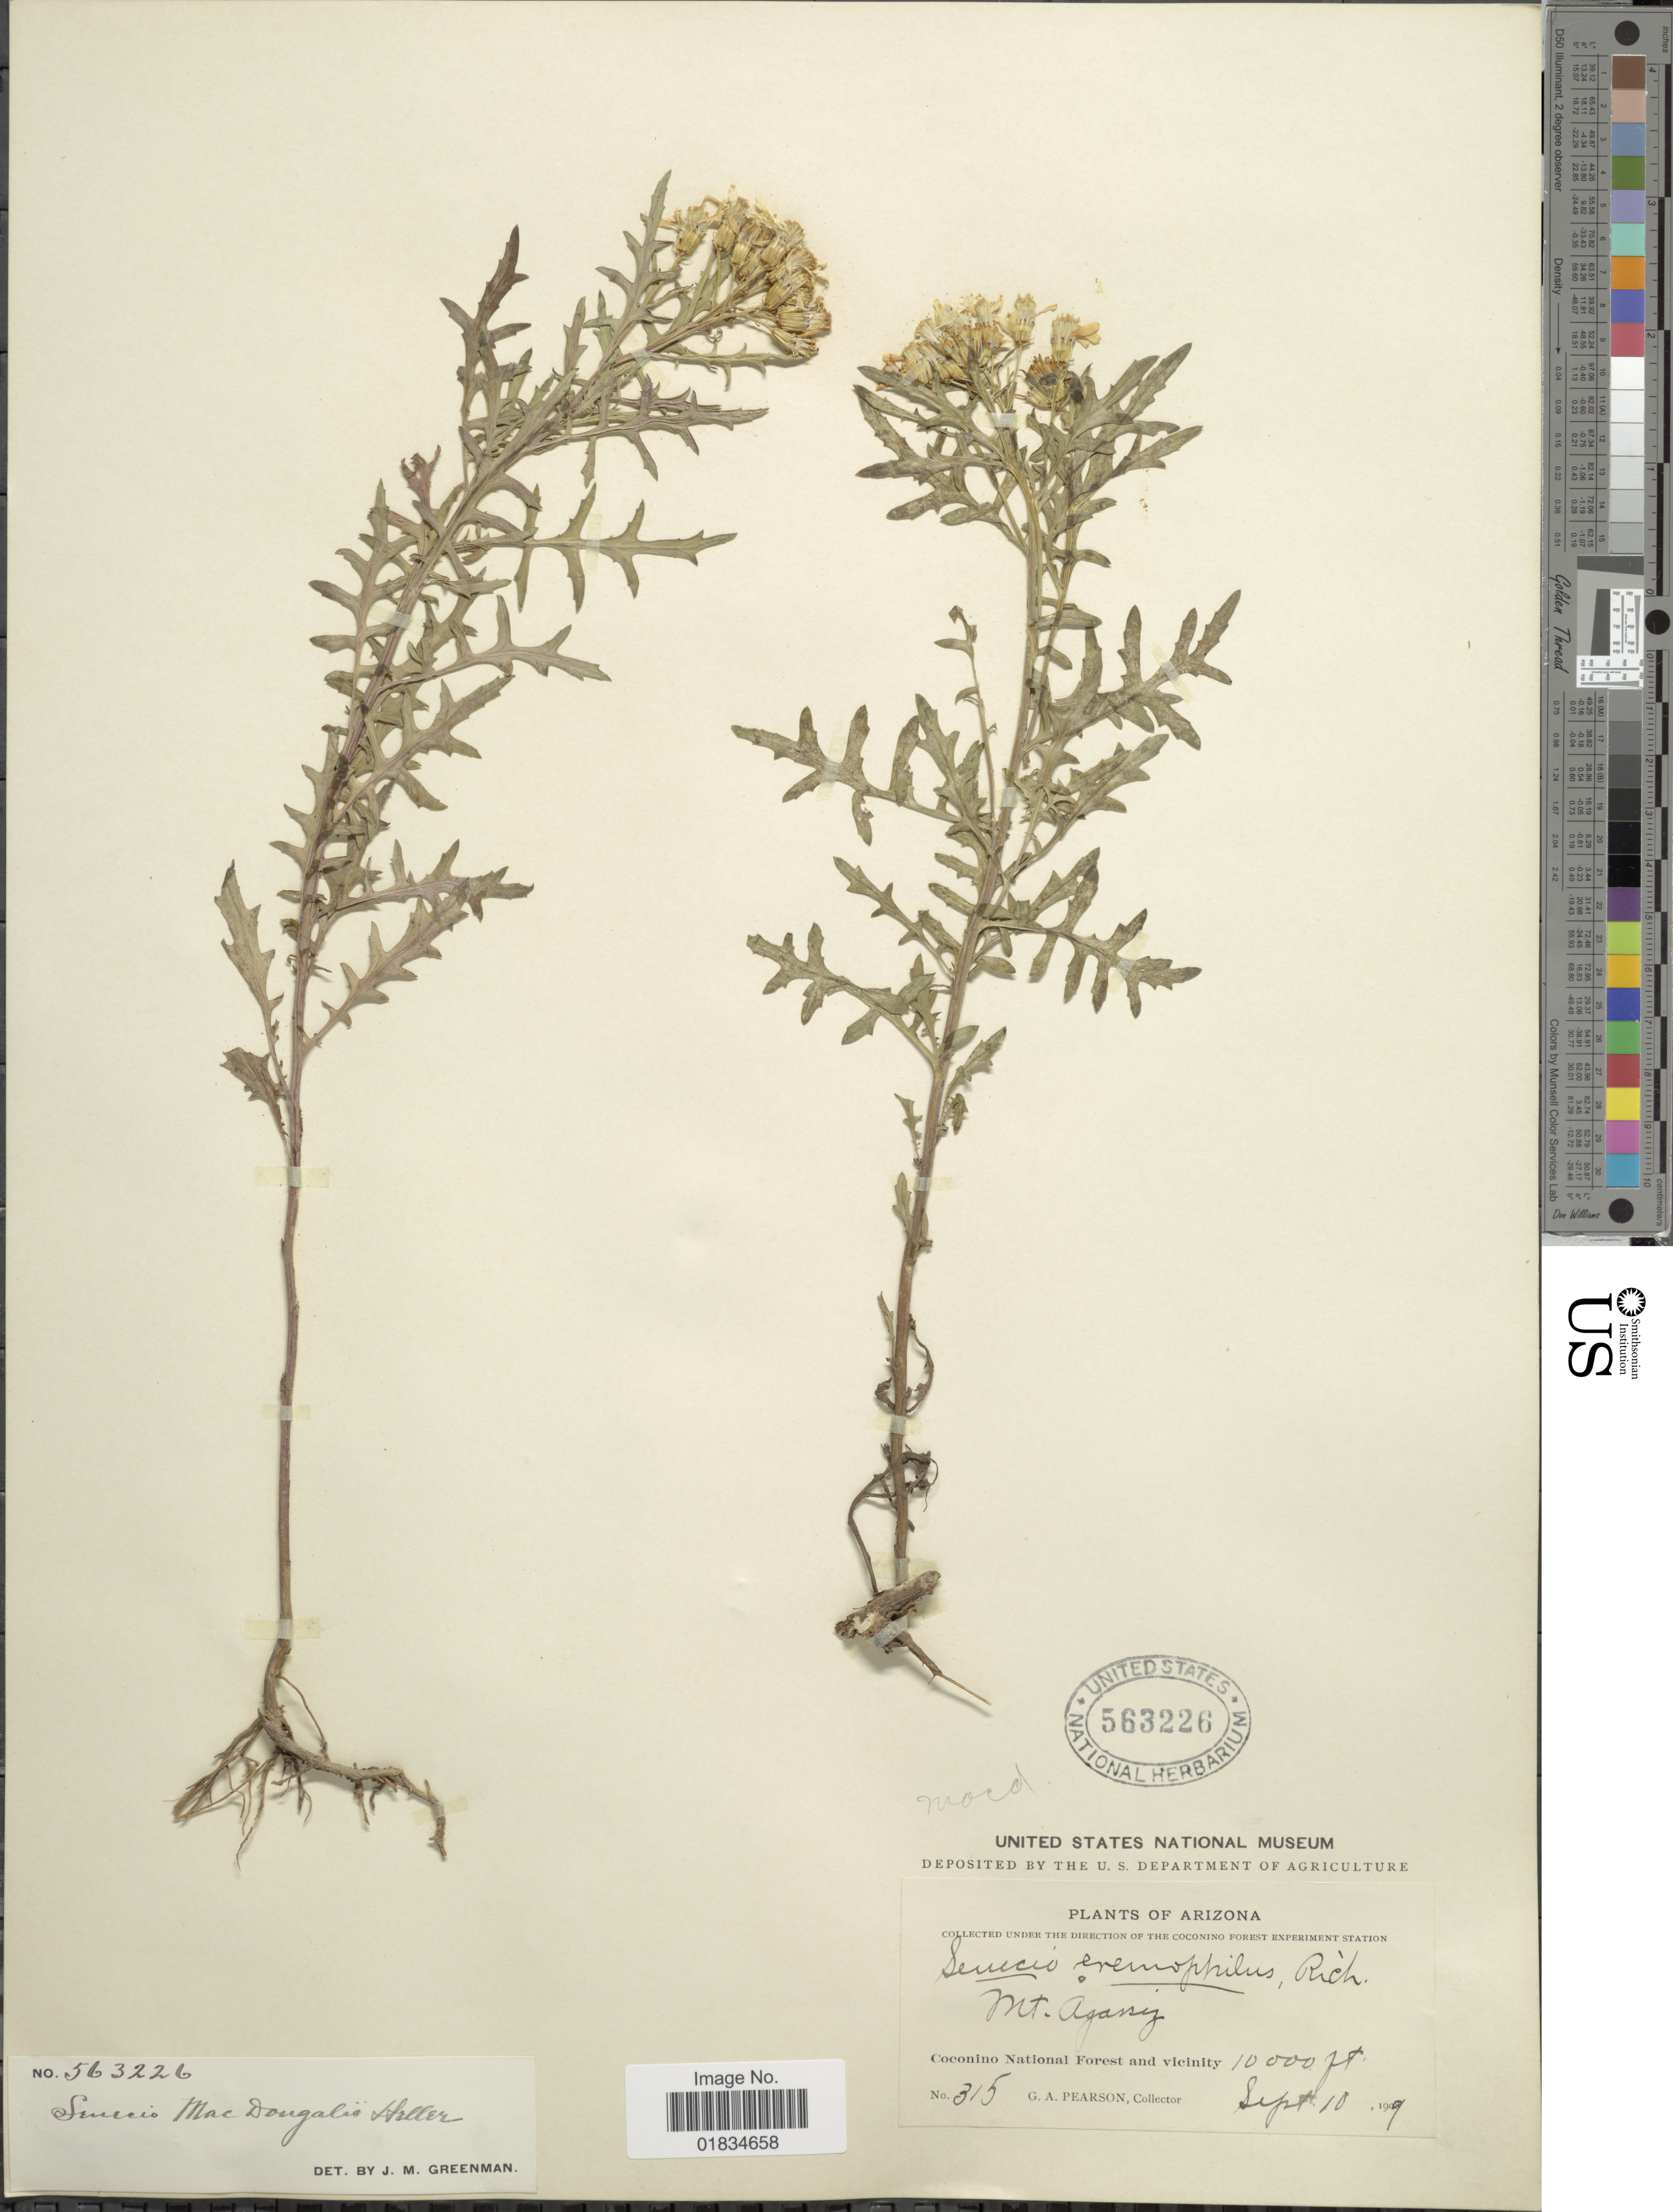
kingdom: Plantae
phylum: Tracheophyta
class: Magnoliopsida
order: Asterales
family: Asteraceae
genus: Senecio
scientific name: Senecio macdougalii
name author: A. Heller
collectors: G. A. Pearson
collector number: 315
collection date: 1909-09-10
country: United States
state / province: Arizona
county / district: Coconino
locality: Mt. Agassiz. Coconino National Forest and vicinity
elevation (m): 3048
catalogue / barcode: US 563226